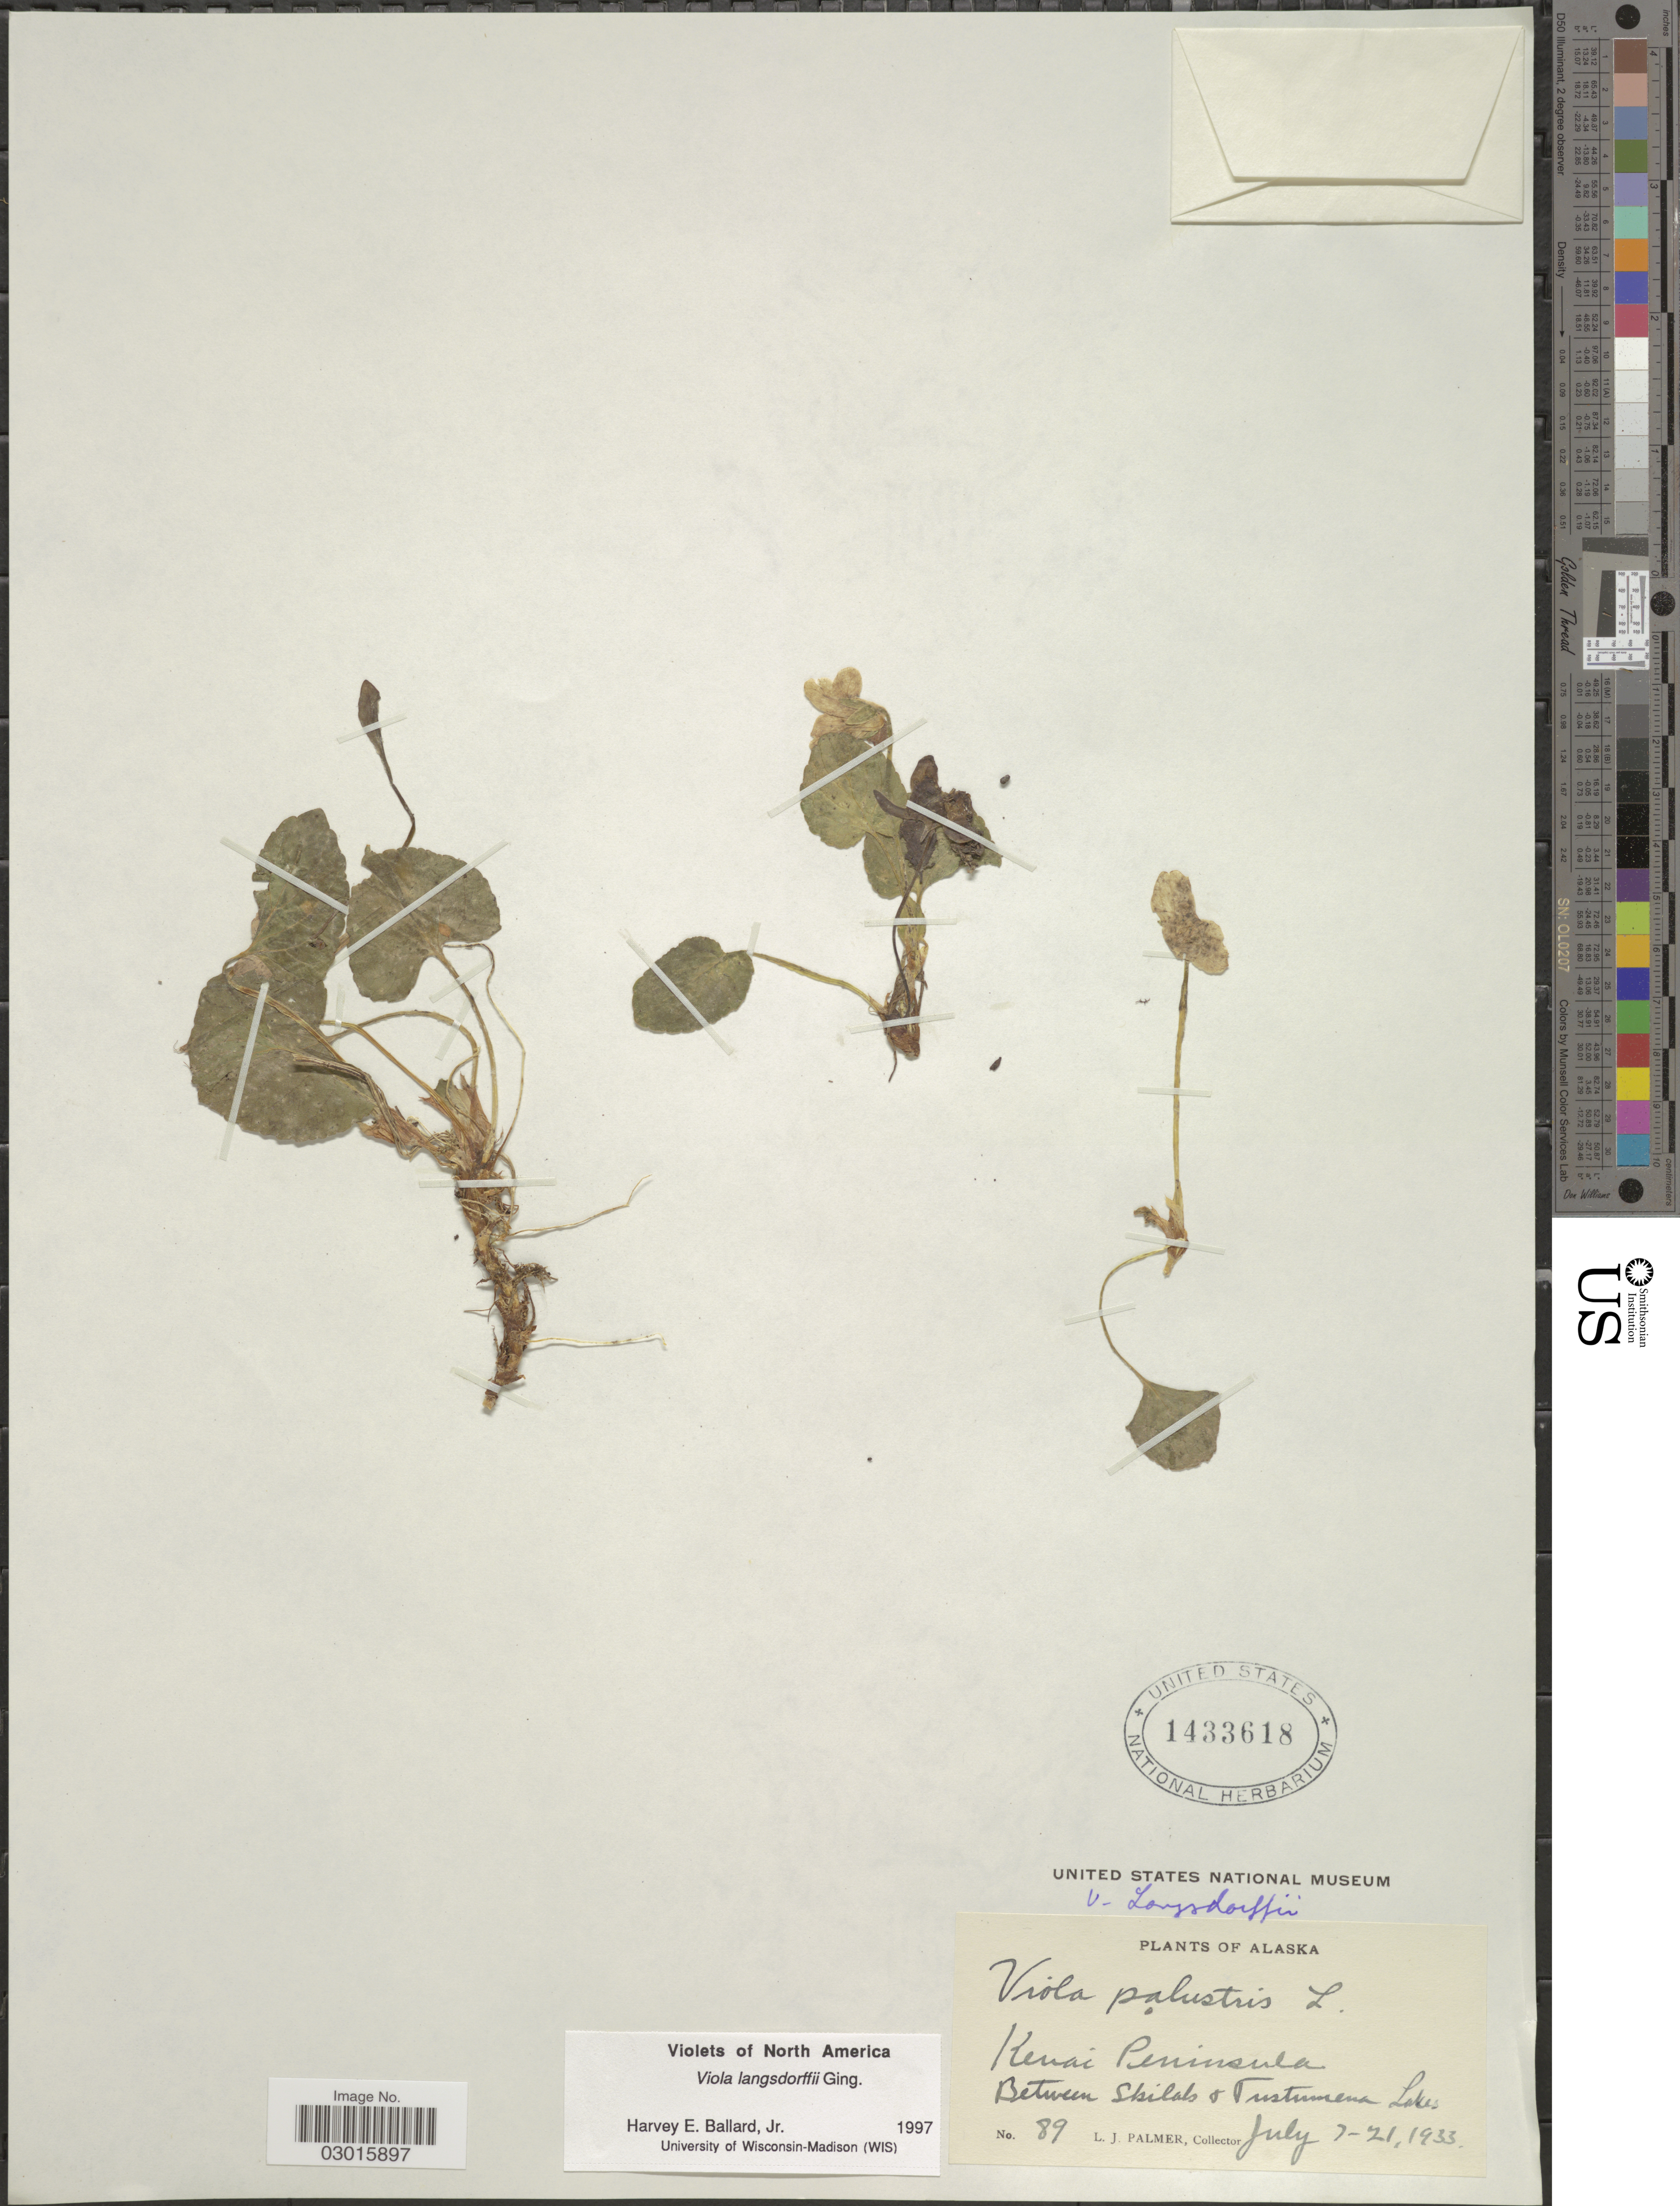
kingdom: Plantae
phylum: Tracheophyta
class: Magnoliopsida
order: Malpighiales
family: Violaceae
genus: Viola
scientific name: Viola langsdorffii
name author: Fisch. ex Ging.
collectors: L. J. Palmer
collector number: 89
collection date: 1933-07-07/1933-07-21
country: United States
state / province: Alaska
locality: Kenai Peninsula, Between Shiloh & Tustumena Lakes.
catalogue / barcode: US 1433618